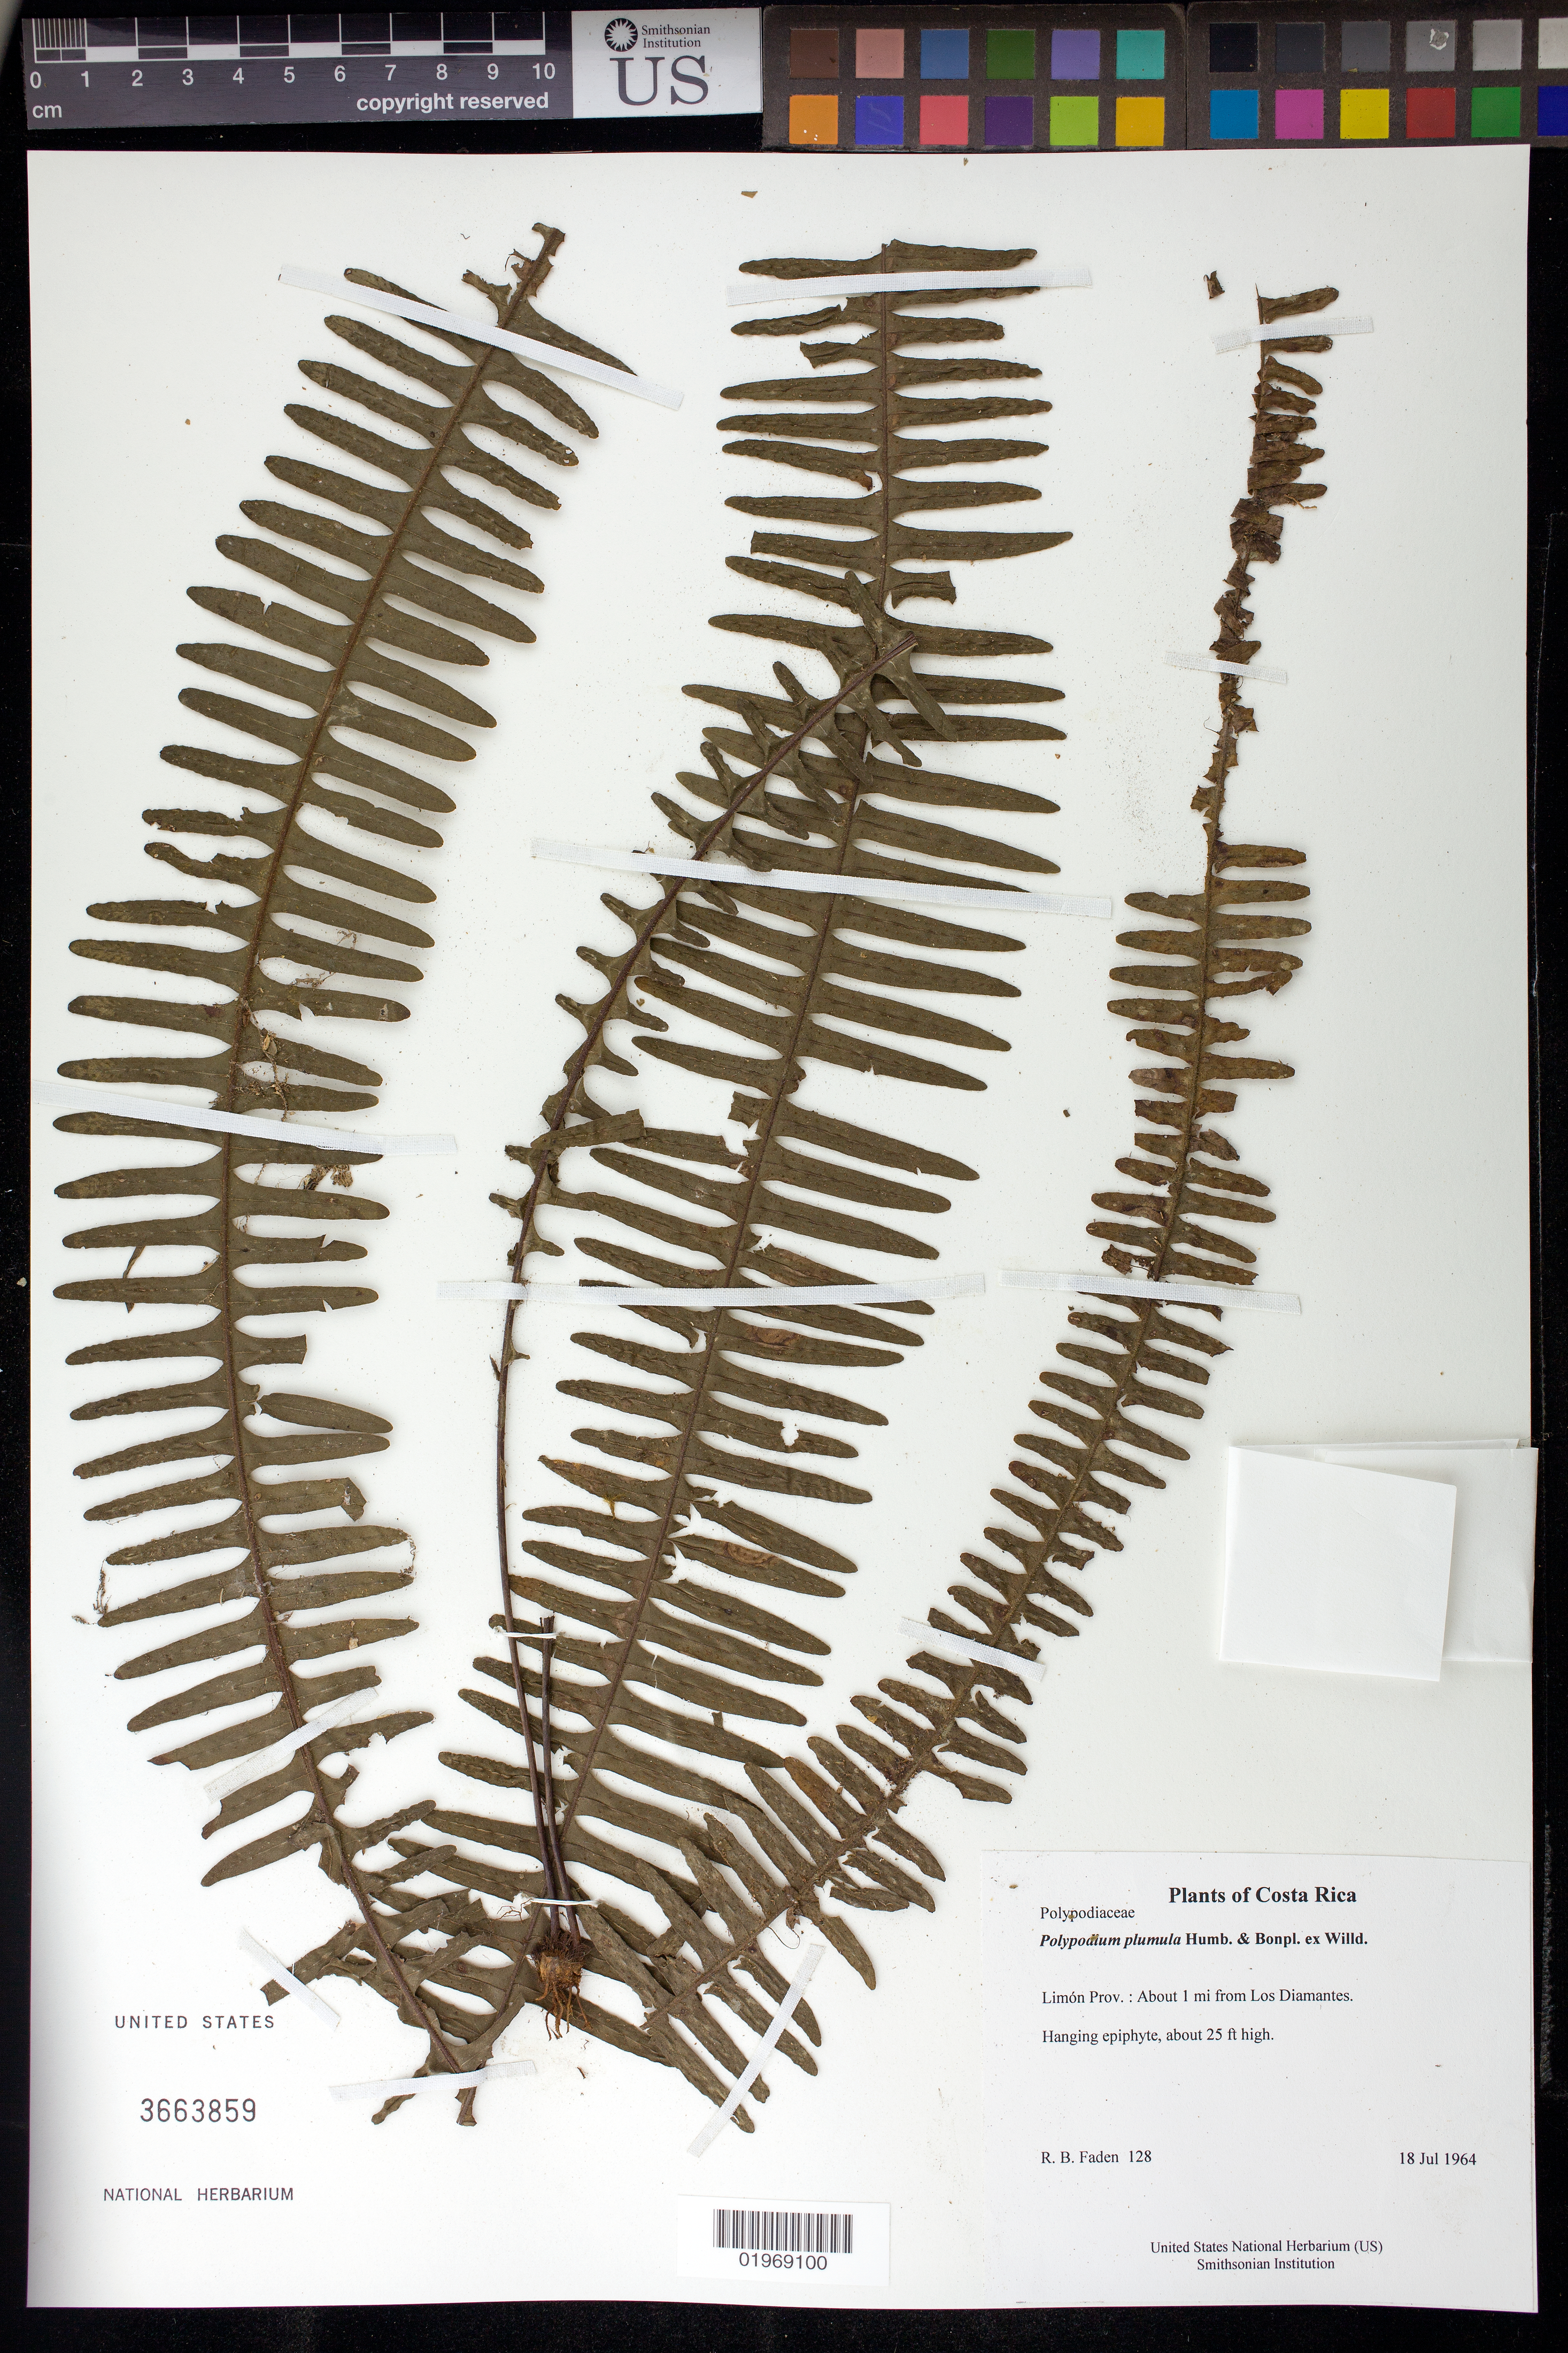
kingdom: Plantae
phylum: Tracheophyta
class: Polypodiopsida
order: Polypodiales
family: Polypodiaceae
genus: Polypodium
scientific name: Polypodium plumula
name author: Humb. & Bonpl. ex Willd.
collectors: R. B. Faden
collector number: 128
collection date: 1964-07-18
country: Costa Rica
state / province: Limón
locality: About 1 mi from Los Diamantes.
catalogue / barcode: US 3663859